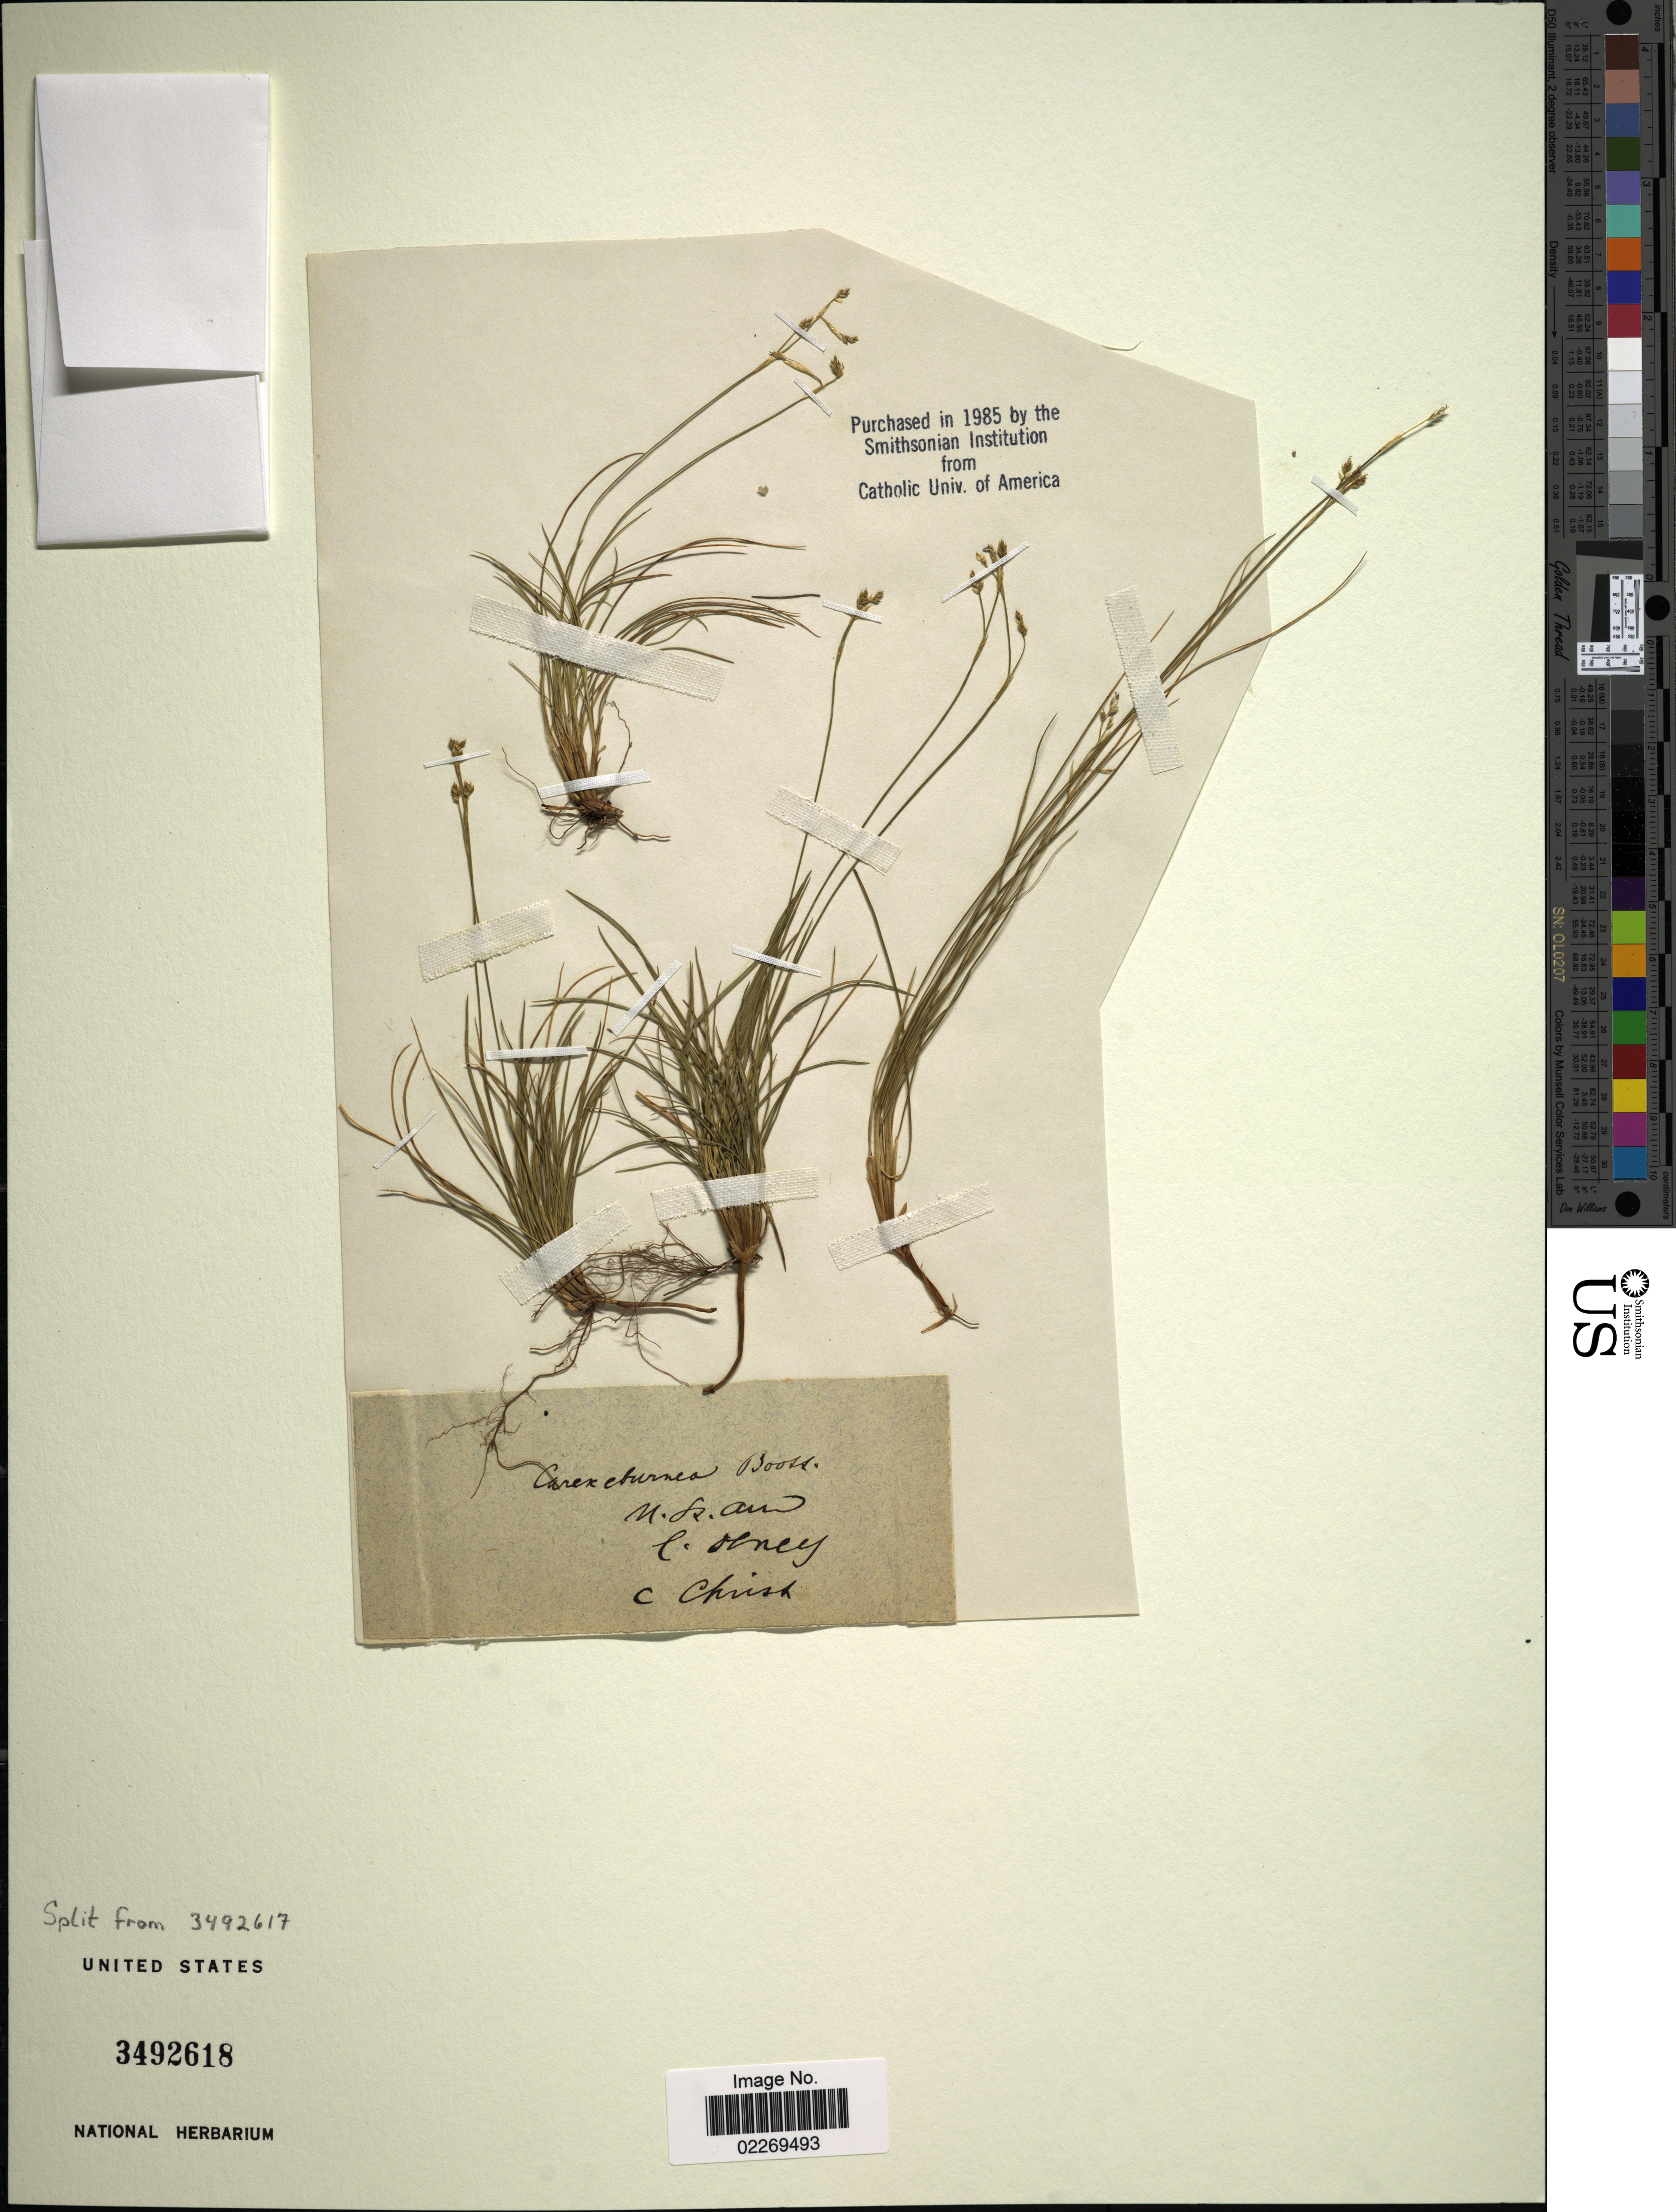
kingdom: Plantae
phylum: Tracheophyta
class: Liliopsida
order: Poales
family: Cyperaceae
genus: Carex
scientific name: Carex eburnea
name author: Boott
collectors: Olney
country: United States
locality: N. P.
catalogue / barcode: US 3492618